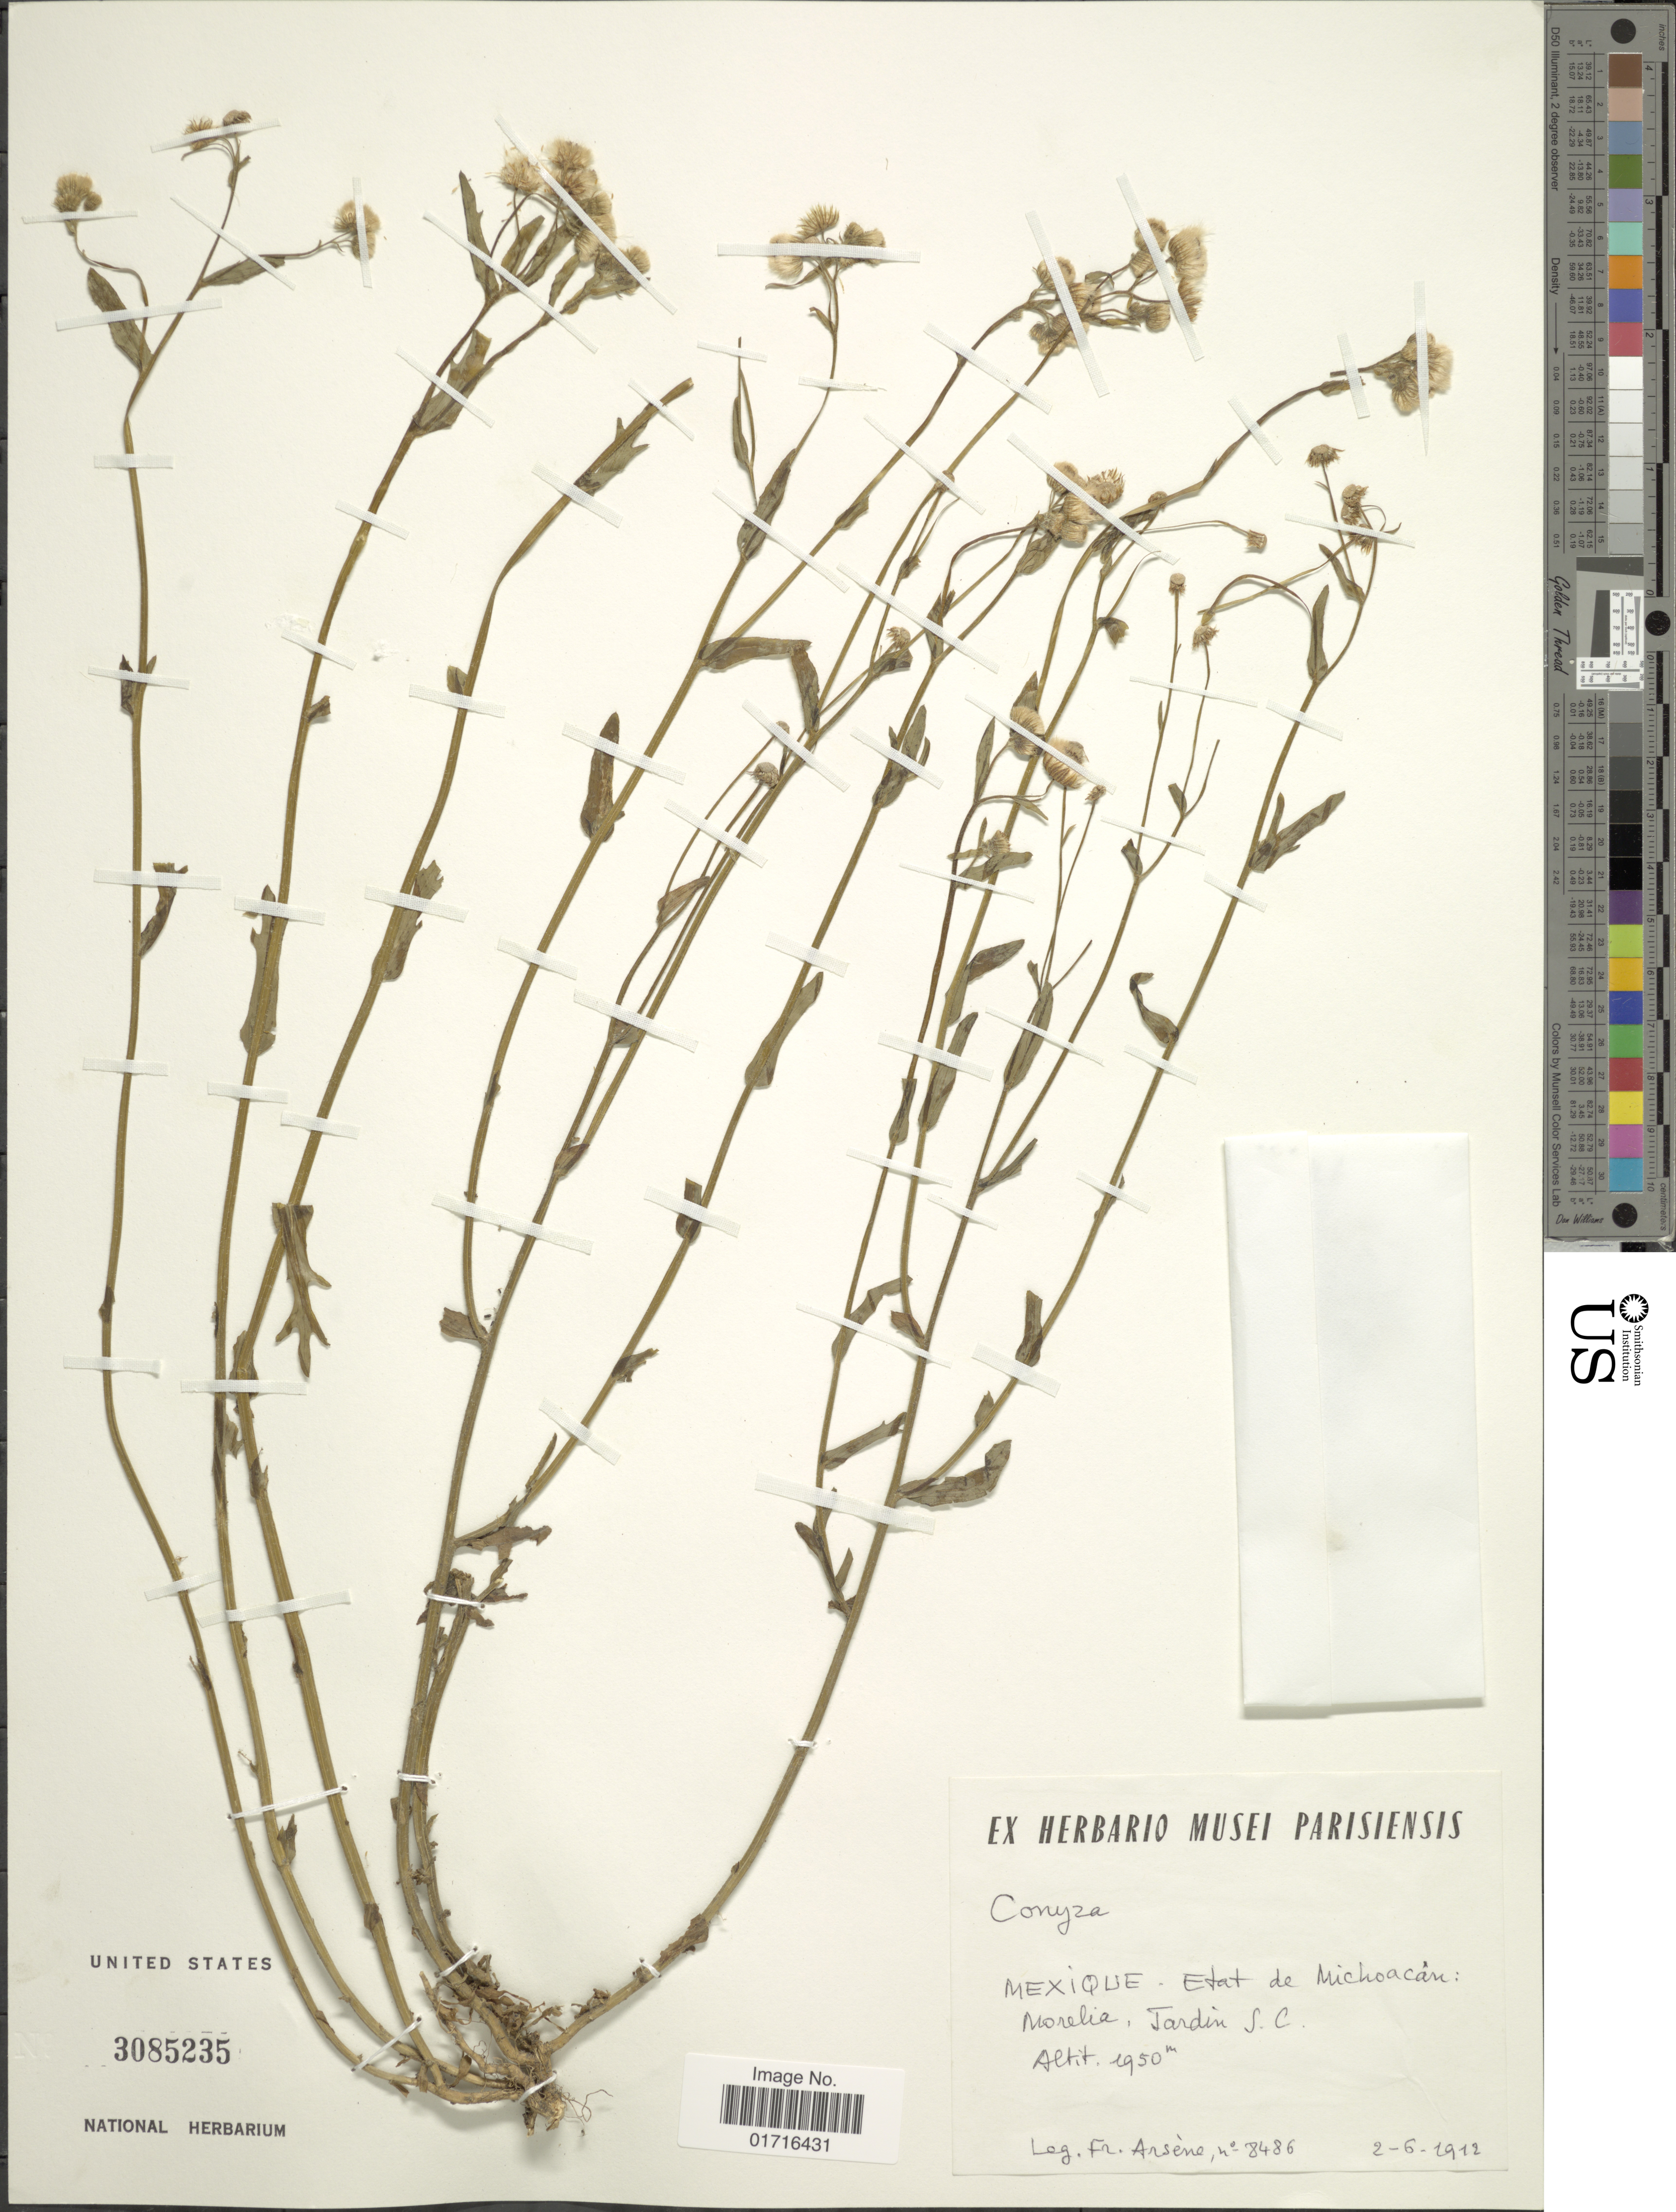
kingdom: Plantae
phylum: Tracheophyta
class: Magnoliopsida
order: Asterales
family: Asteraceae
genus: Conyza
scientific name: Conyza coronopifolia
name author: Kunth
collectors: Bro. G. Arsène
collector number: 8486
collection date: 1912-06-02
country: Mexico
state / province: Michoacán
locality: Morelia, Tardin S. C.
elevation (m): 1950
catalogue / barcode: US 3085235